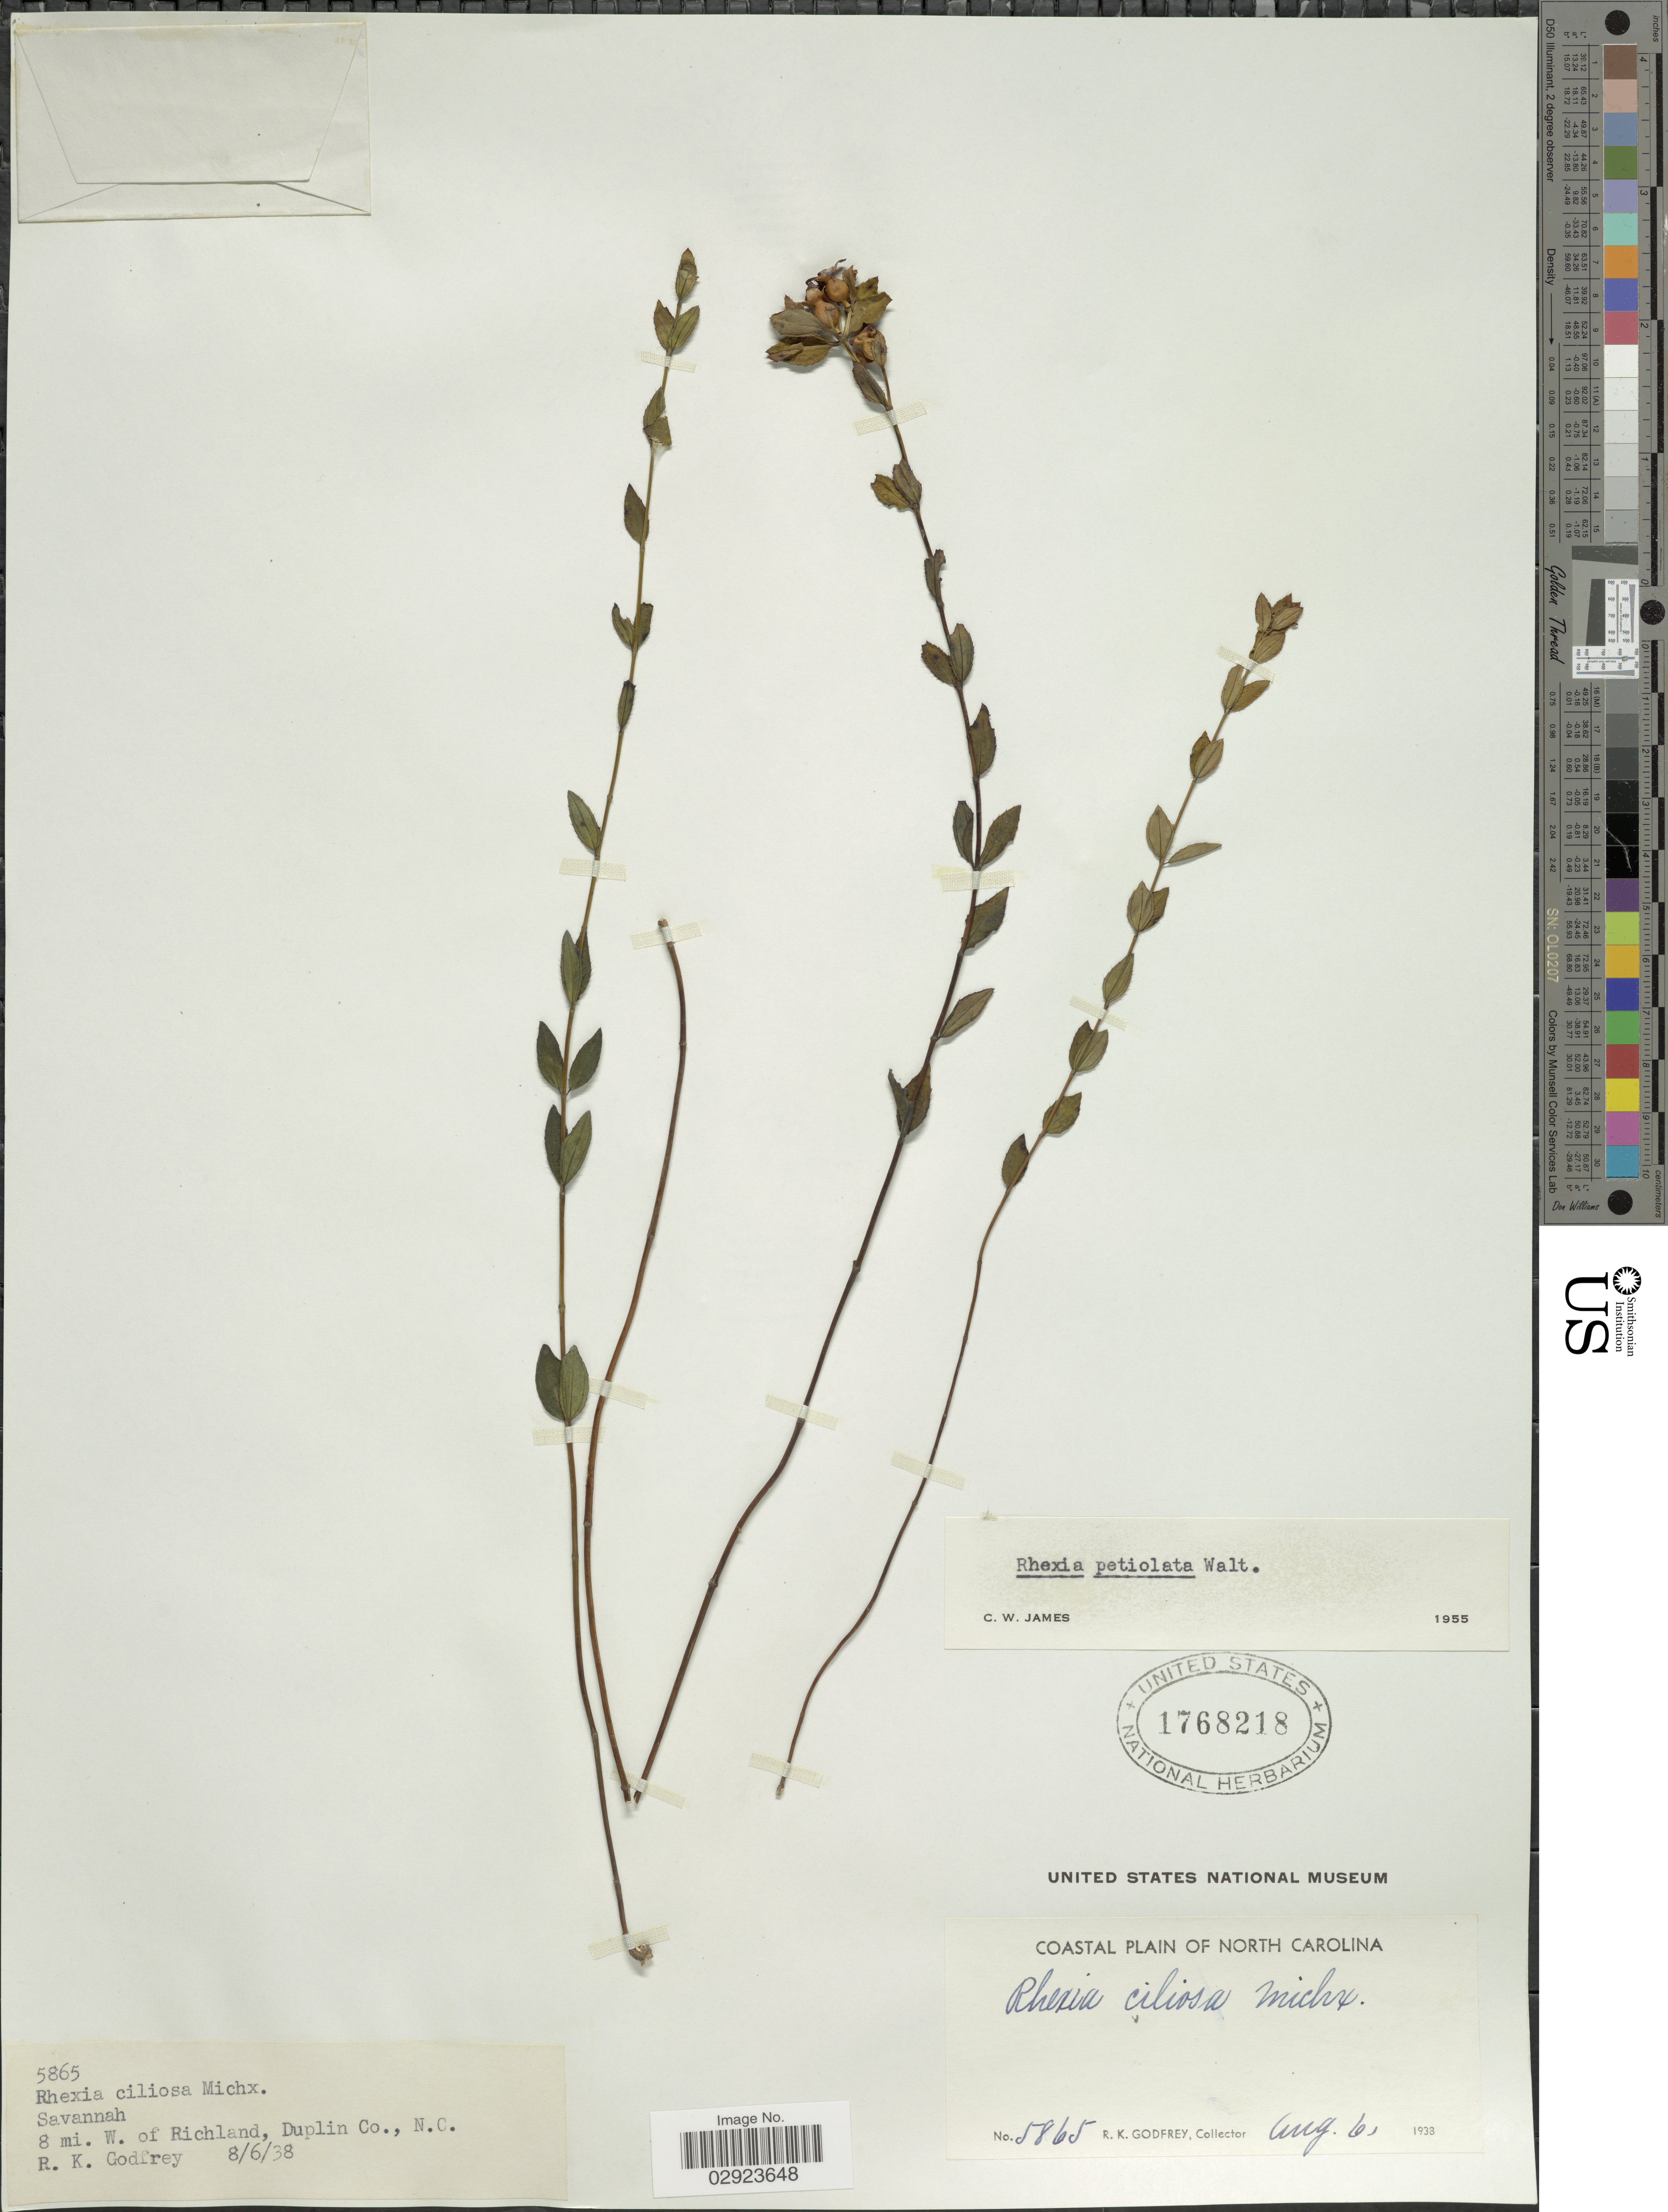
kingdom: Plantae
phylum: Tracheophyta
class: Magnoliopsida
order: Myrtales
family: Melastomataceae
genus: Rhexia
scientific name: Rhexia petiolata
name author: Walter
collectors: R. K. Godfrey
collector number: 5865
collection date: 1938-08-06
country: United States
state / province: North Carolina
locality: Coastal plain of North Carolina. 8 mi. W. of Richland, Duplin Co.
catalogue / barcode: US 1768218